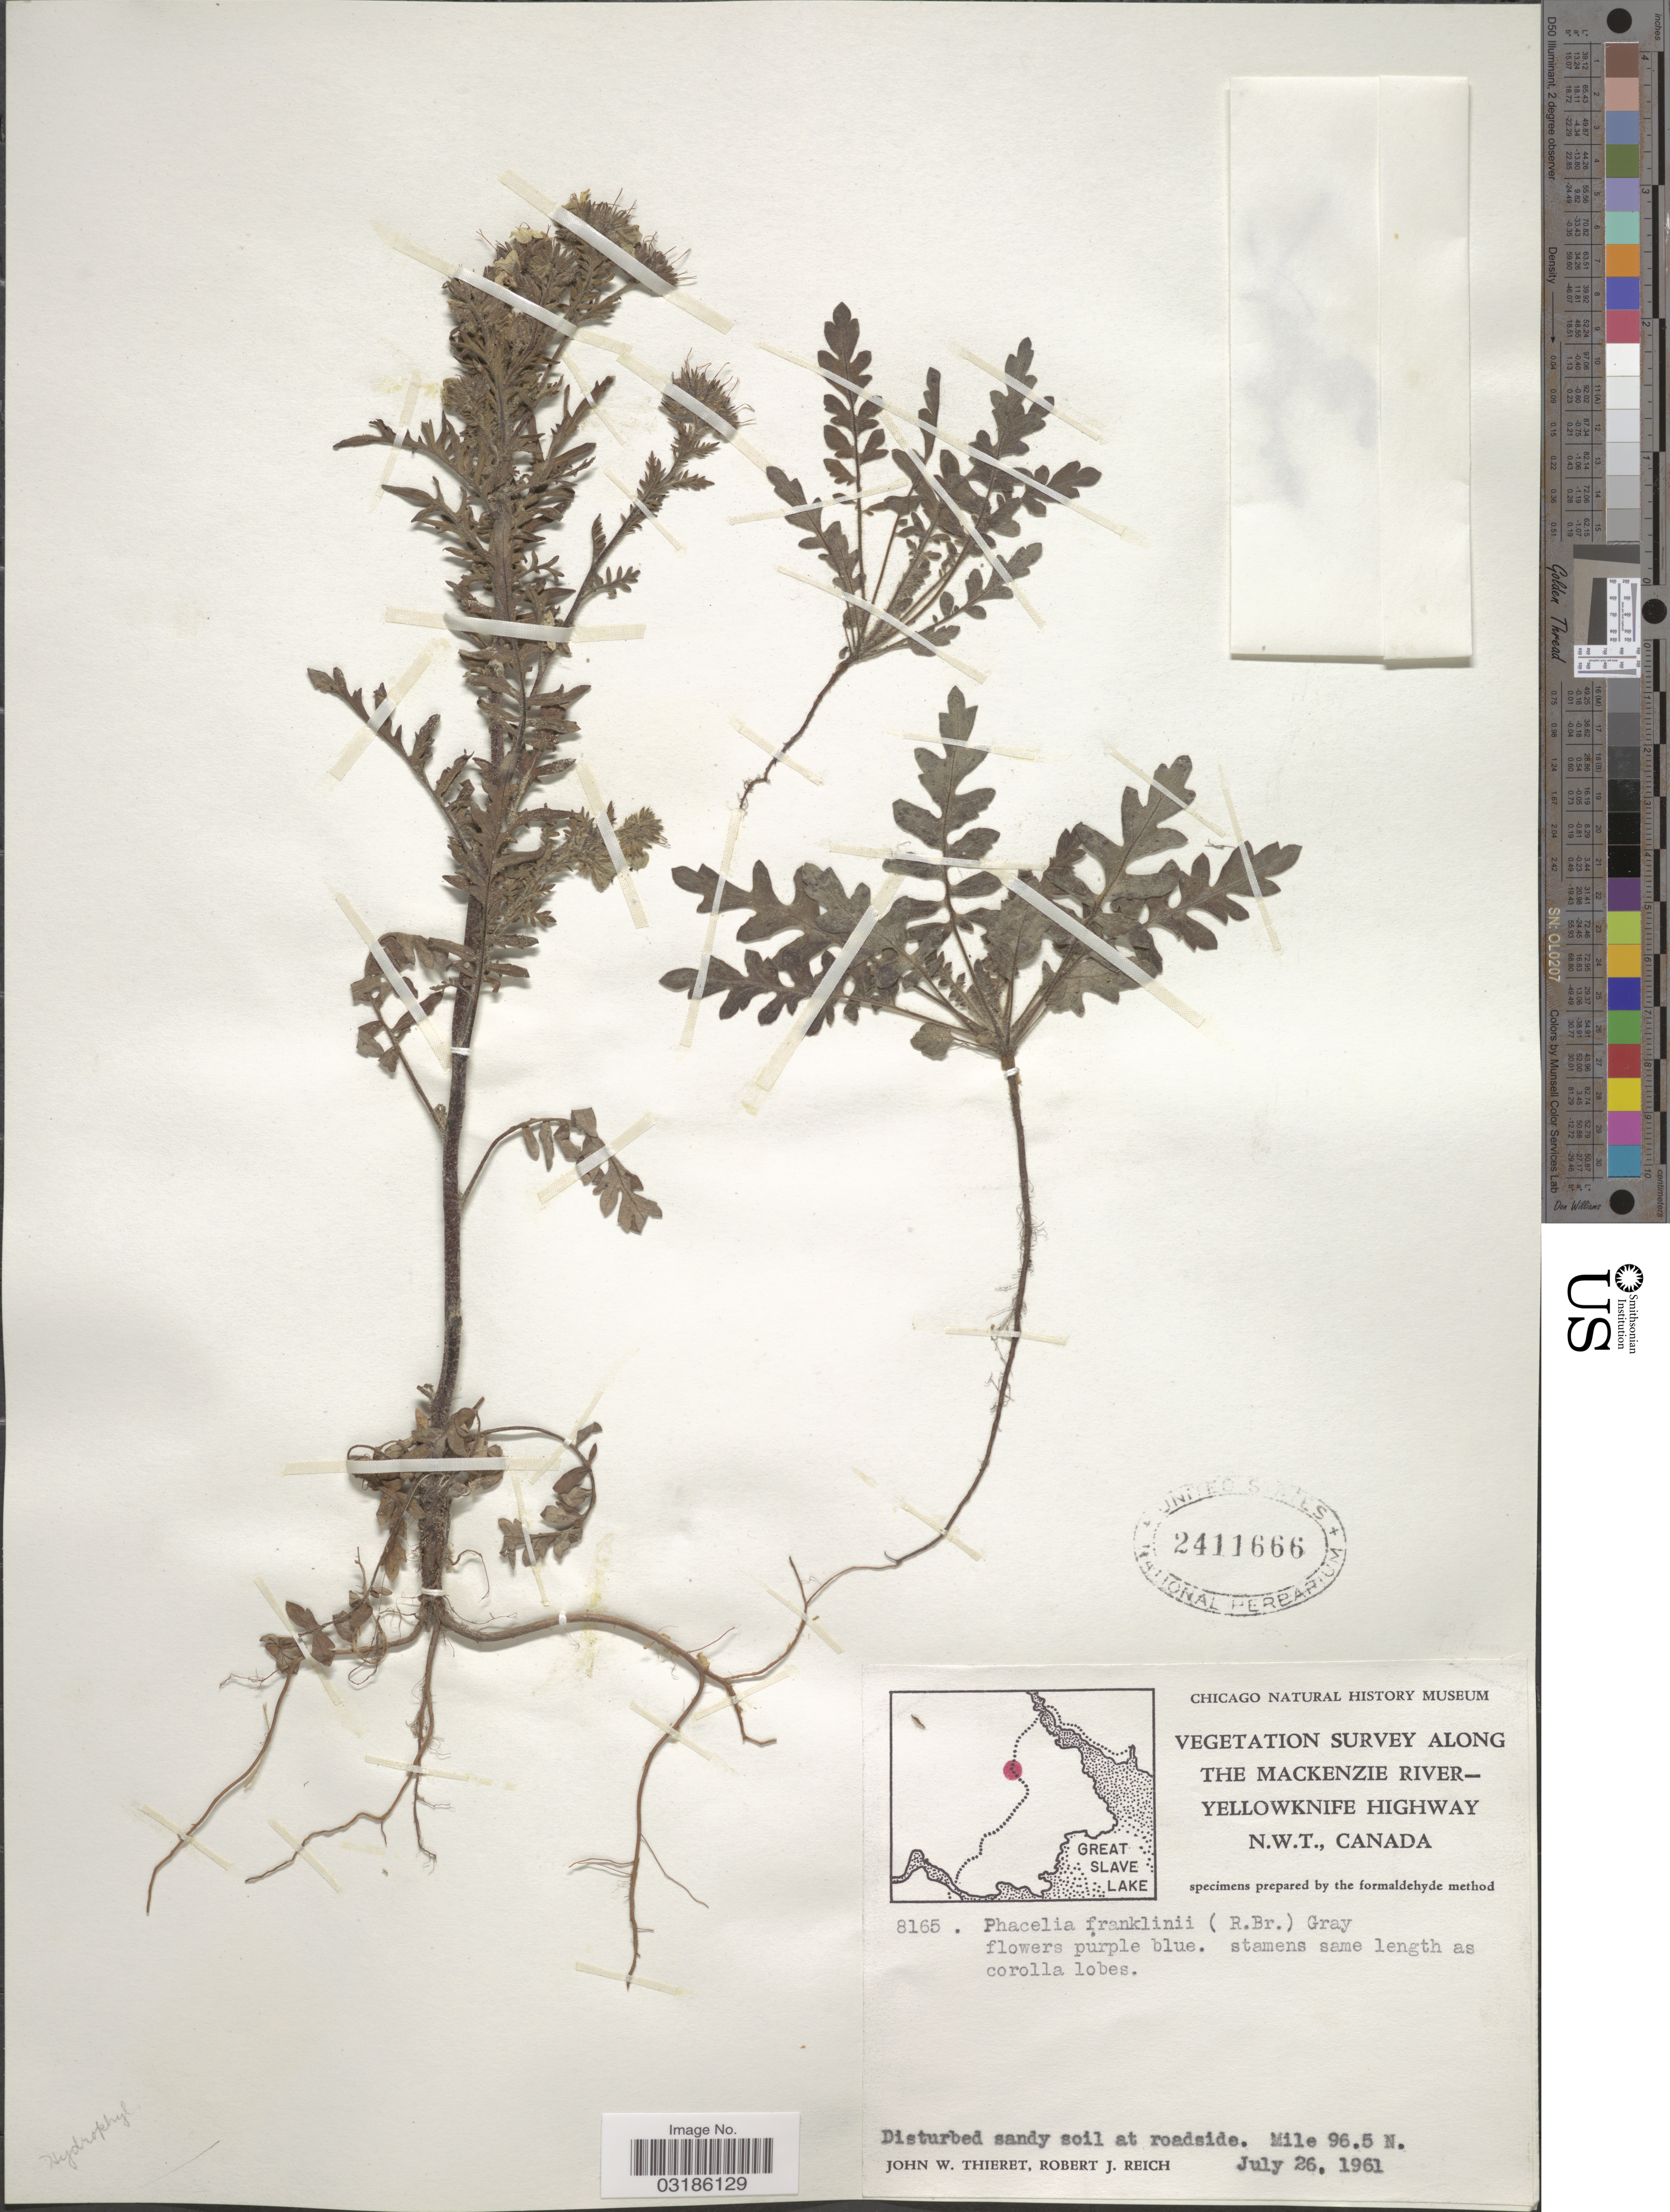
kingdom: Plantae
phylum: Tracheophyta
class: Magnoliopsida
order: Boraginales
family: Hydrophyllaceae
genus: Phacelia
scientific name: Phacelia franklinii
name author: Nutt.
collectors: J. W. Thieret & R. Reich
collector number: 8165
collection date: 1961-07-26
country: Canada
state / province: Northwest Territories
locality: Along the Mackenzie River-Yellowknife Highway. N.W.T. Disturbed sandy soil at roadside. Mile 96.5 N.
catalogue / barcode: US 2411666